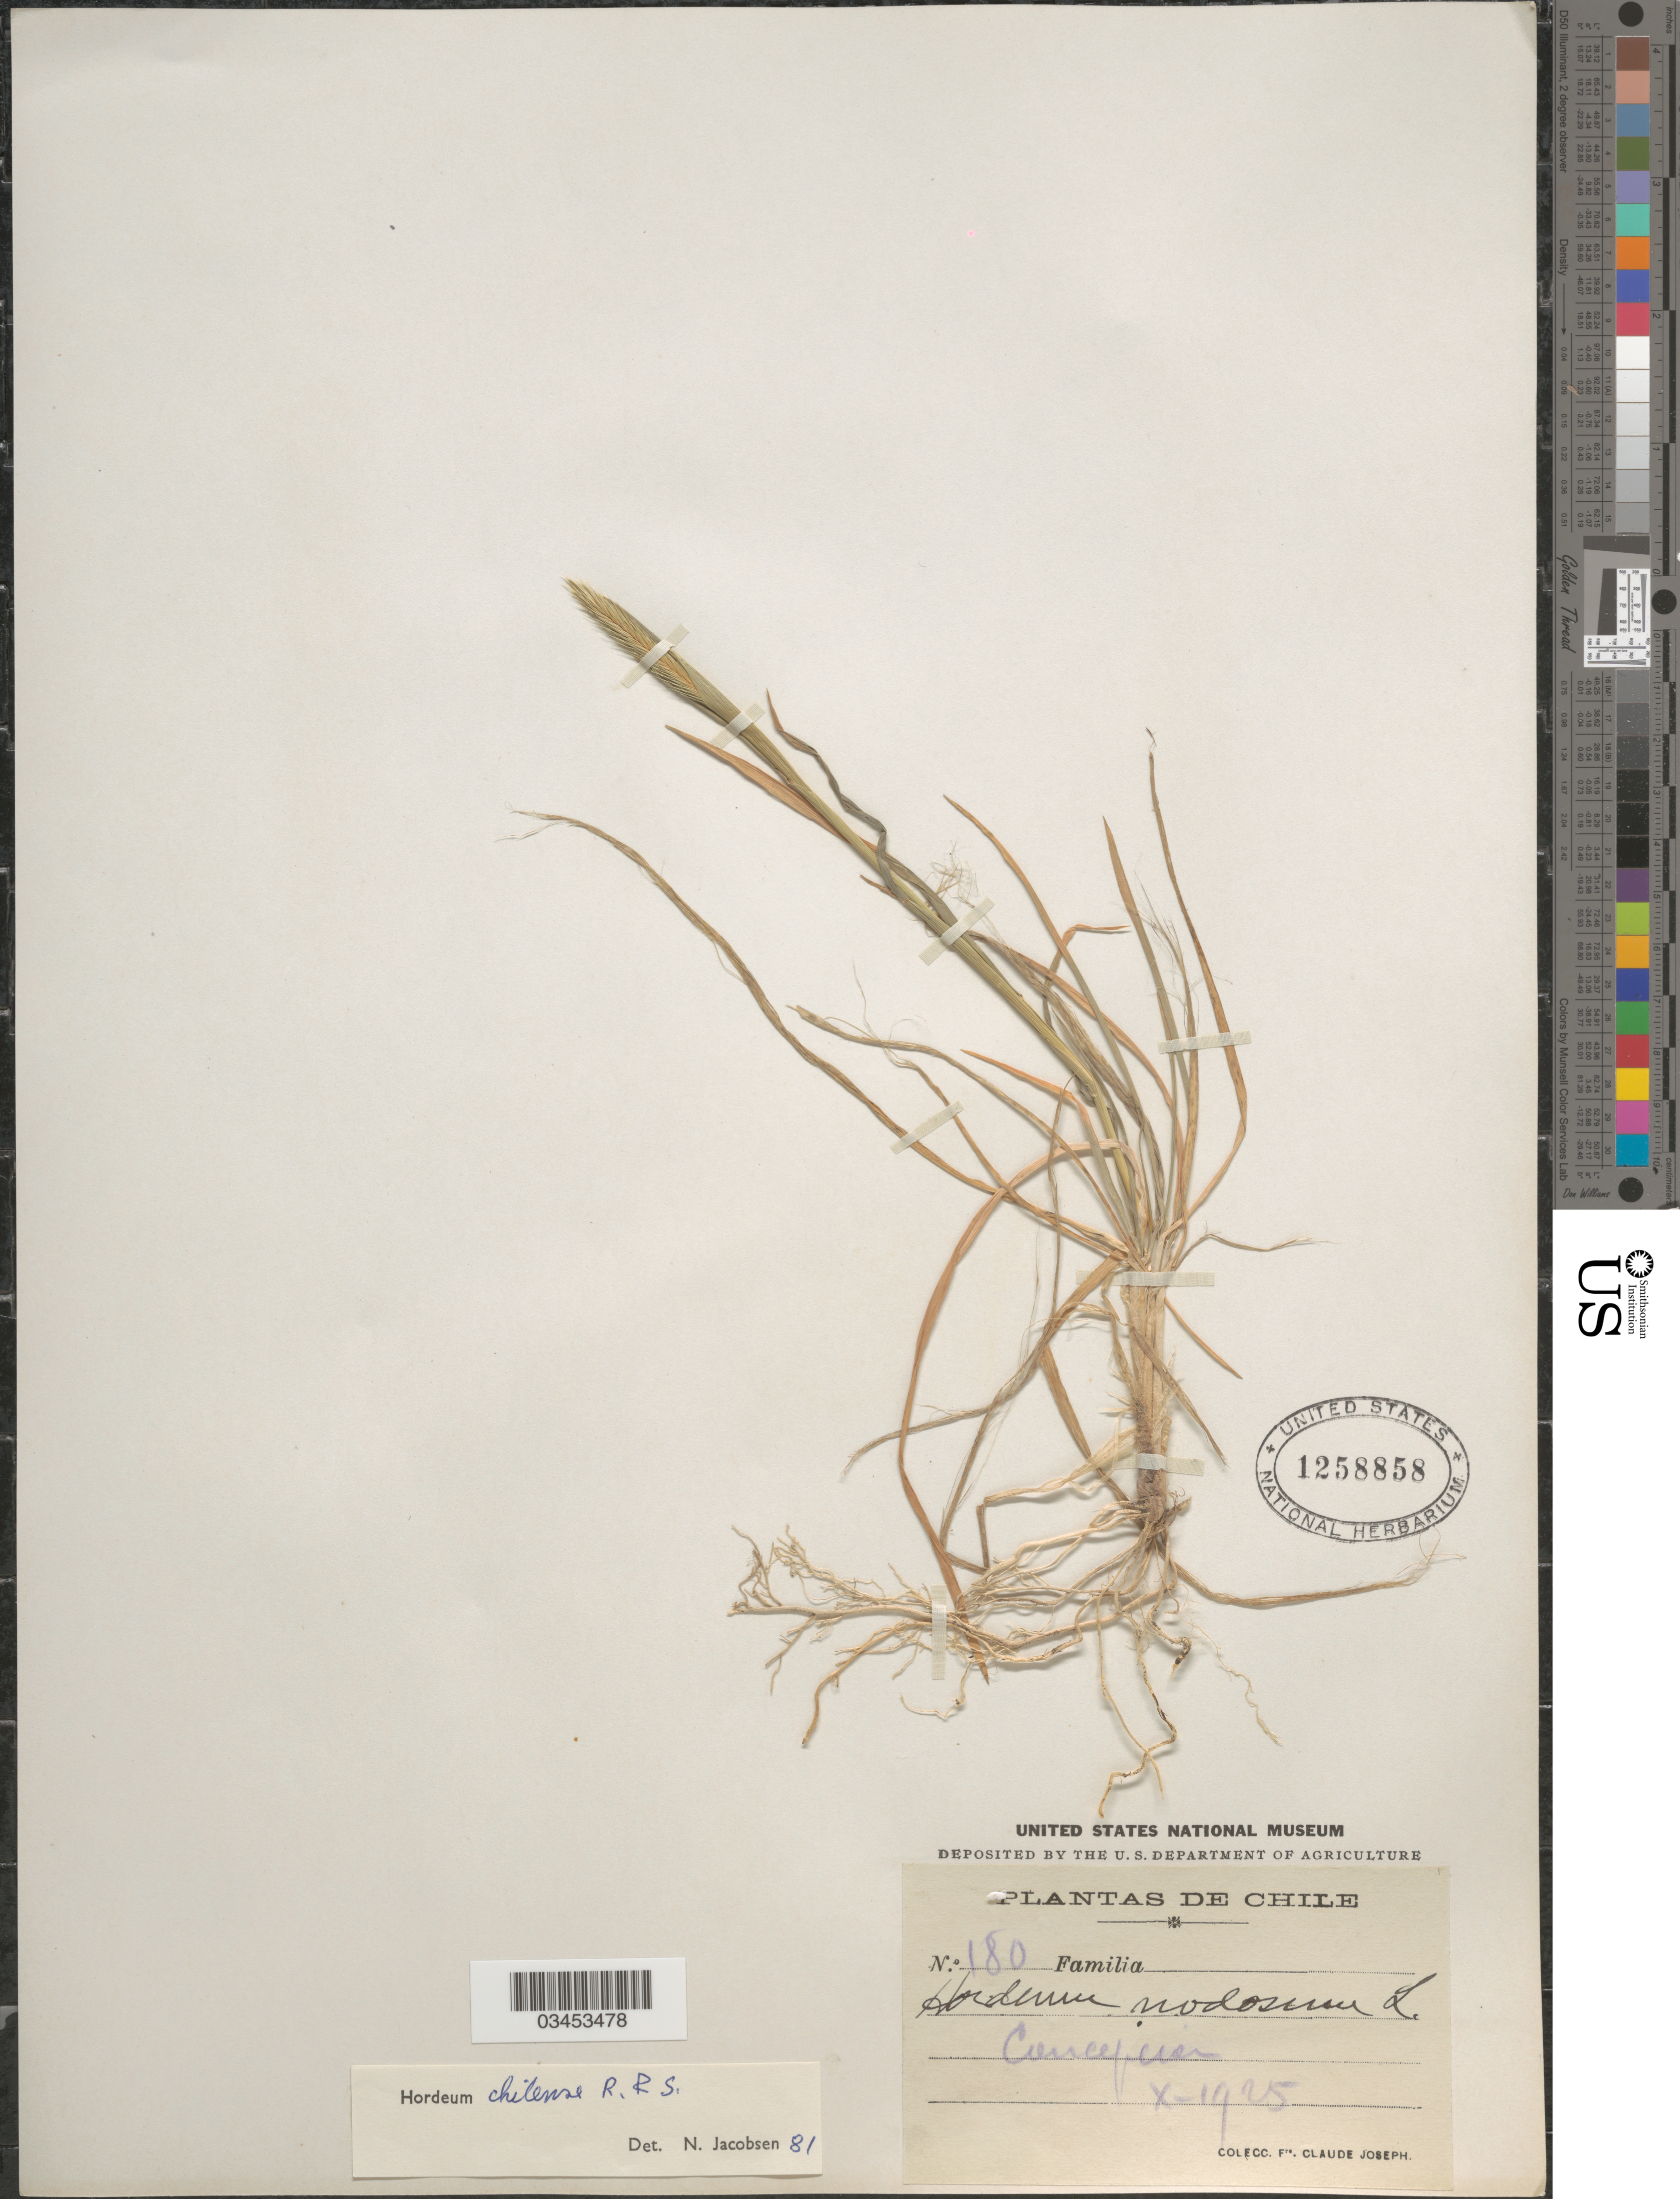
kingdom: Plantae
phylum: Tracheophyta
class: Liliopsida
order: Poales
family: Poaceae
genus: Hordeum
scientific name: Hordeum chilense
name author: Roem. & Schult.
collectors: Bro. Claude-Joseph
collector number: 180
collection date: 1925-10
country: Chile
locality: Concepción.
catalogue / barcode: US 1258858